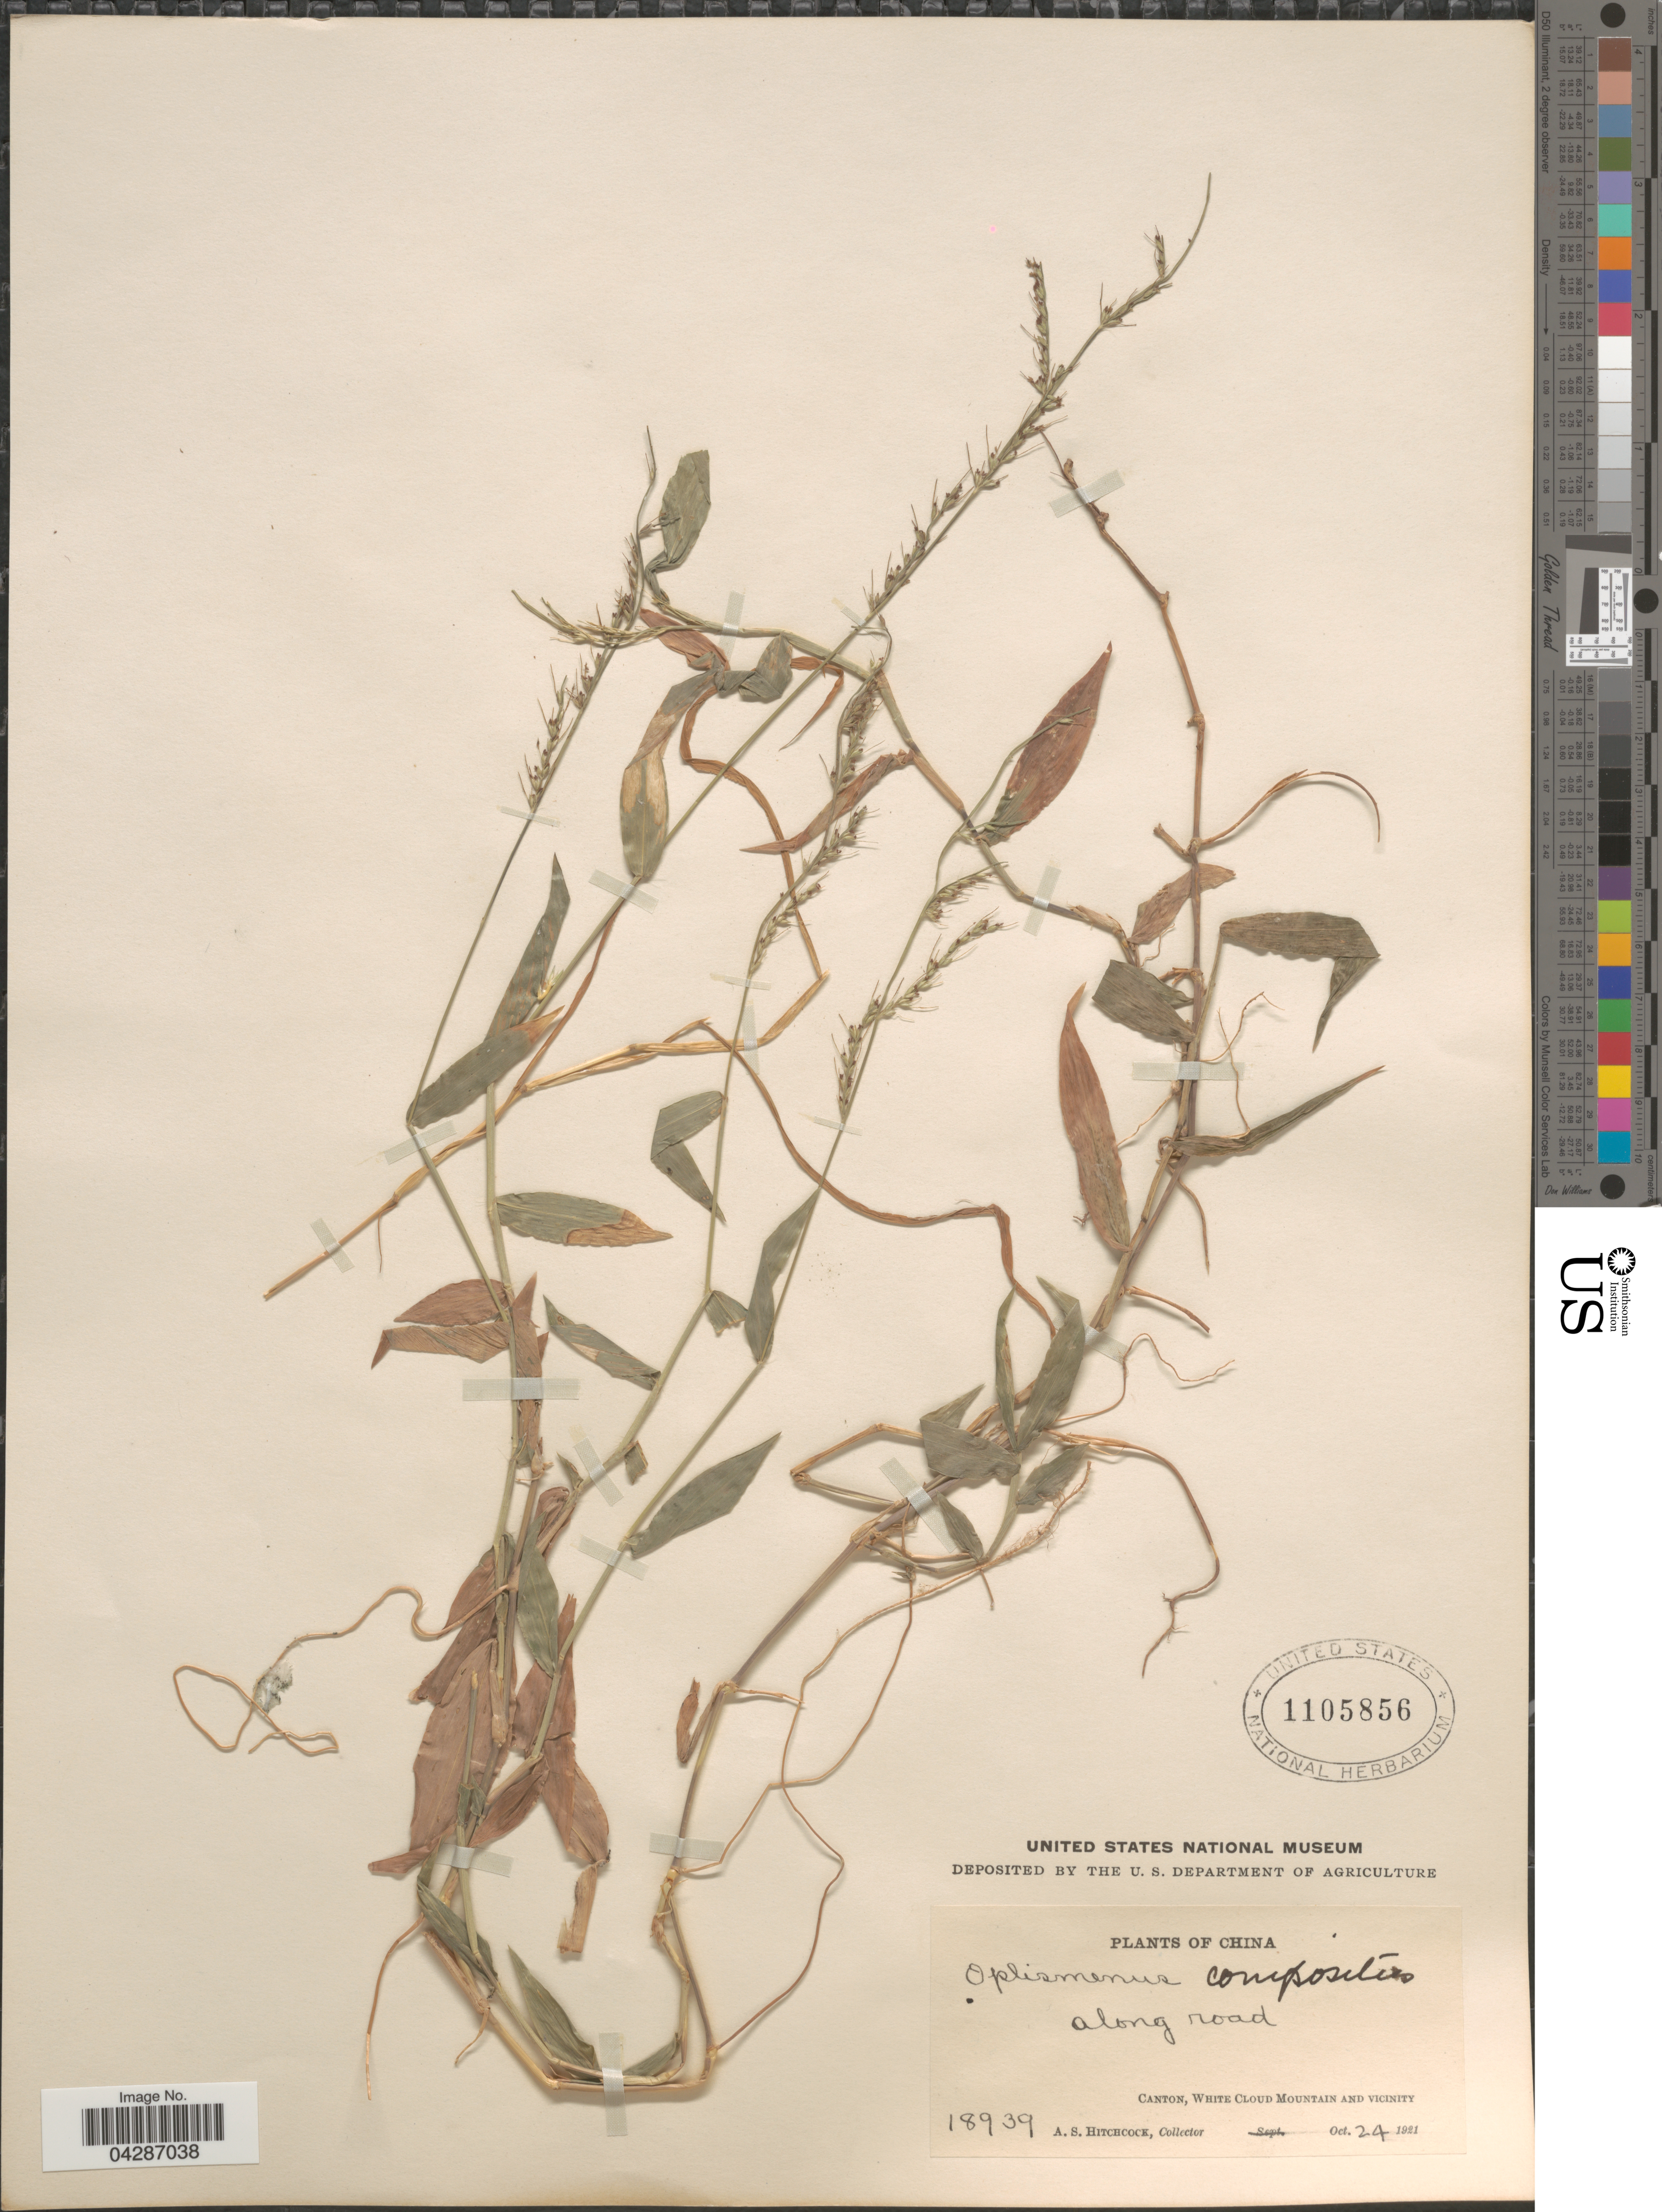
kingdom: Plantae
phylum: Tracheophyta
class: Liliopsida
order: Poales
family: Poaceae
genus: Oplismenus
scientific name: Oplismenus compositus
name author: (L.) P. Beauv.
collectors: A. S. Hitchcock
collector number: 18939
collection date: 1921-10-24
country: China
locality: Along road. Canton, White Cloud Mountain and vicinity.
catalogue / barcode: US 1105856